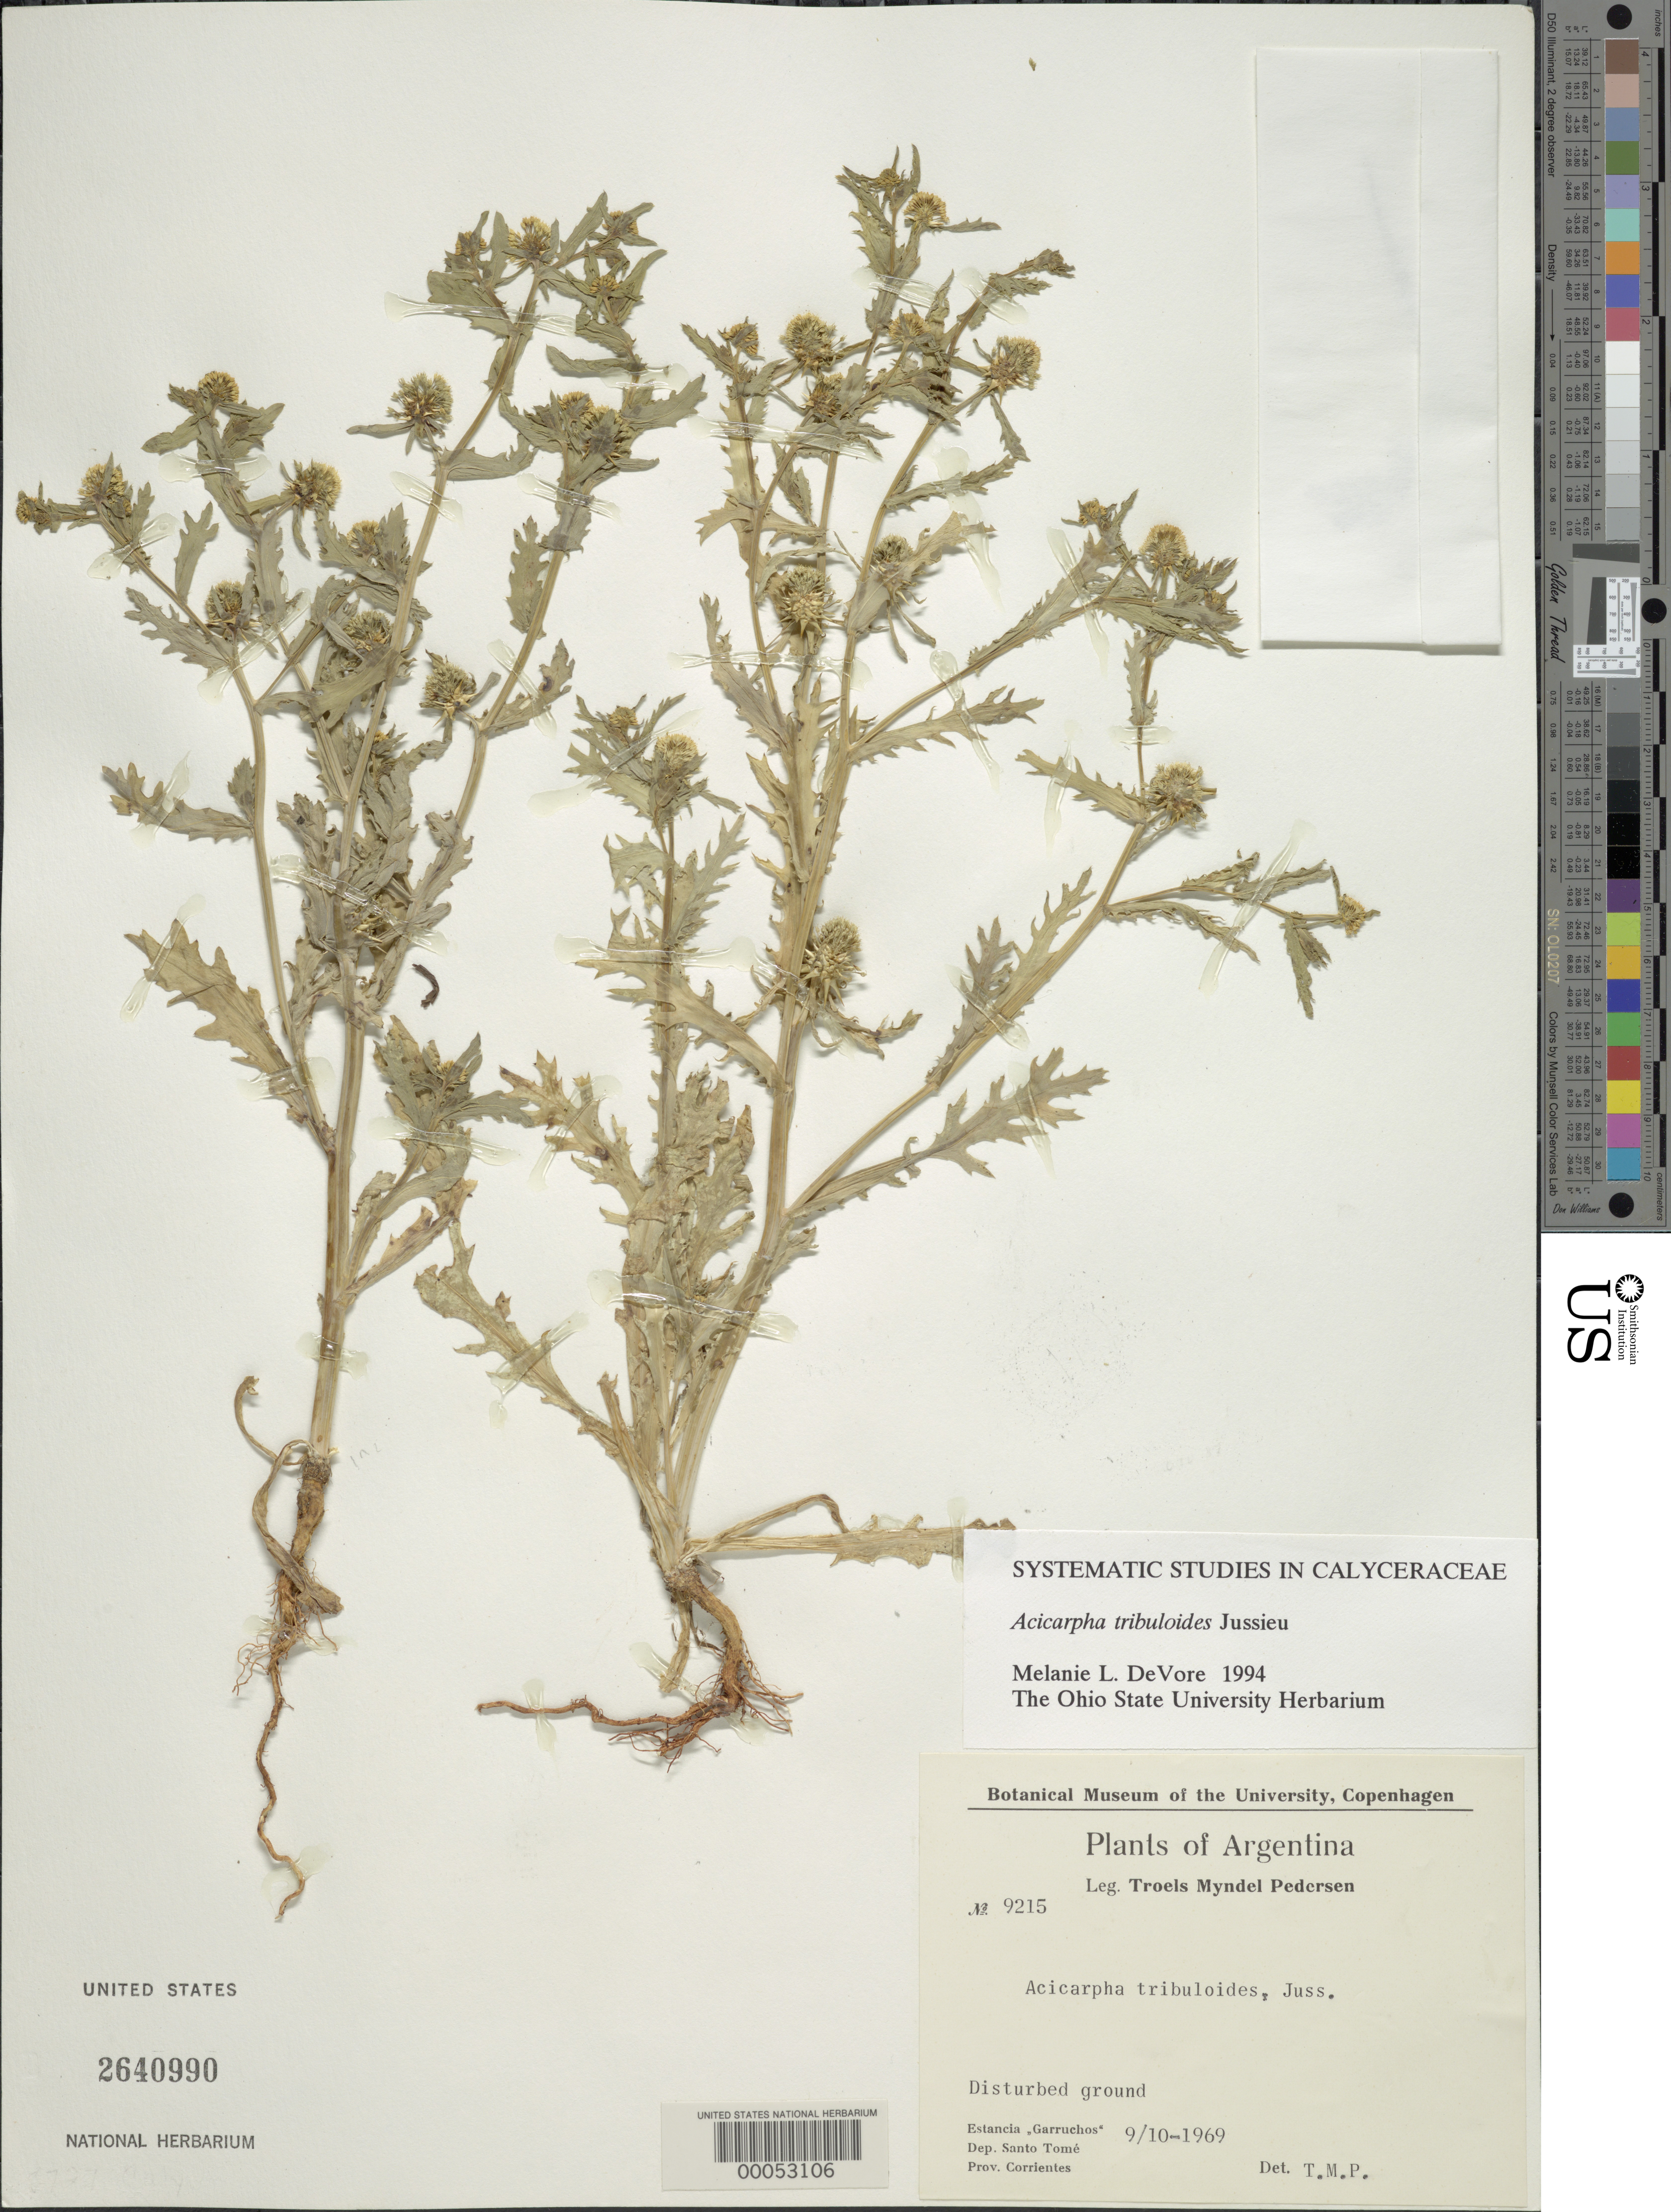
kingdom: Plantae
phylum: Tracheophyta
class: Magnoliopsida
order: Asterales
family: Calyceraceae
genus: Acicarpha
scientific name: Acicarpha tribuloides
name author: Juss.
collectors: T. M. Pedersen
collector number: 9215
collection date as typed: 09 Oct 1969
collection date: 1969-10-09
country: Argentina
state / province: Corrientes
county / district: Santo Tomé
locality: Garruchos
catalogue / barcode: US 2640990